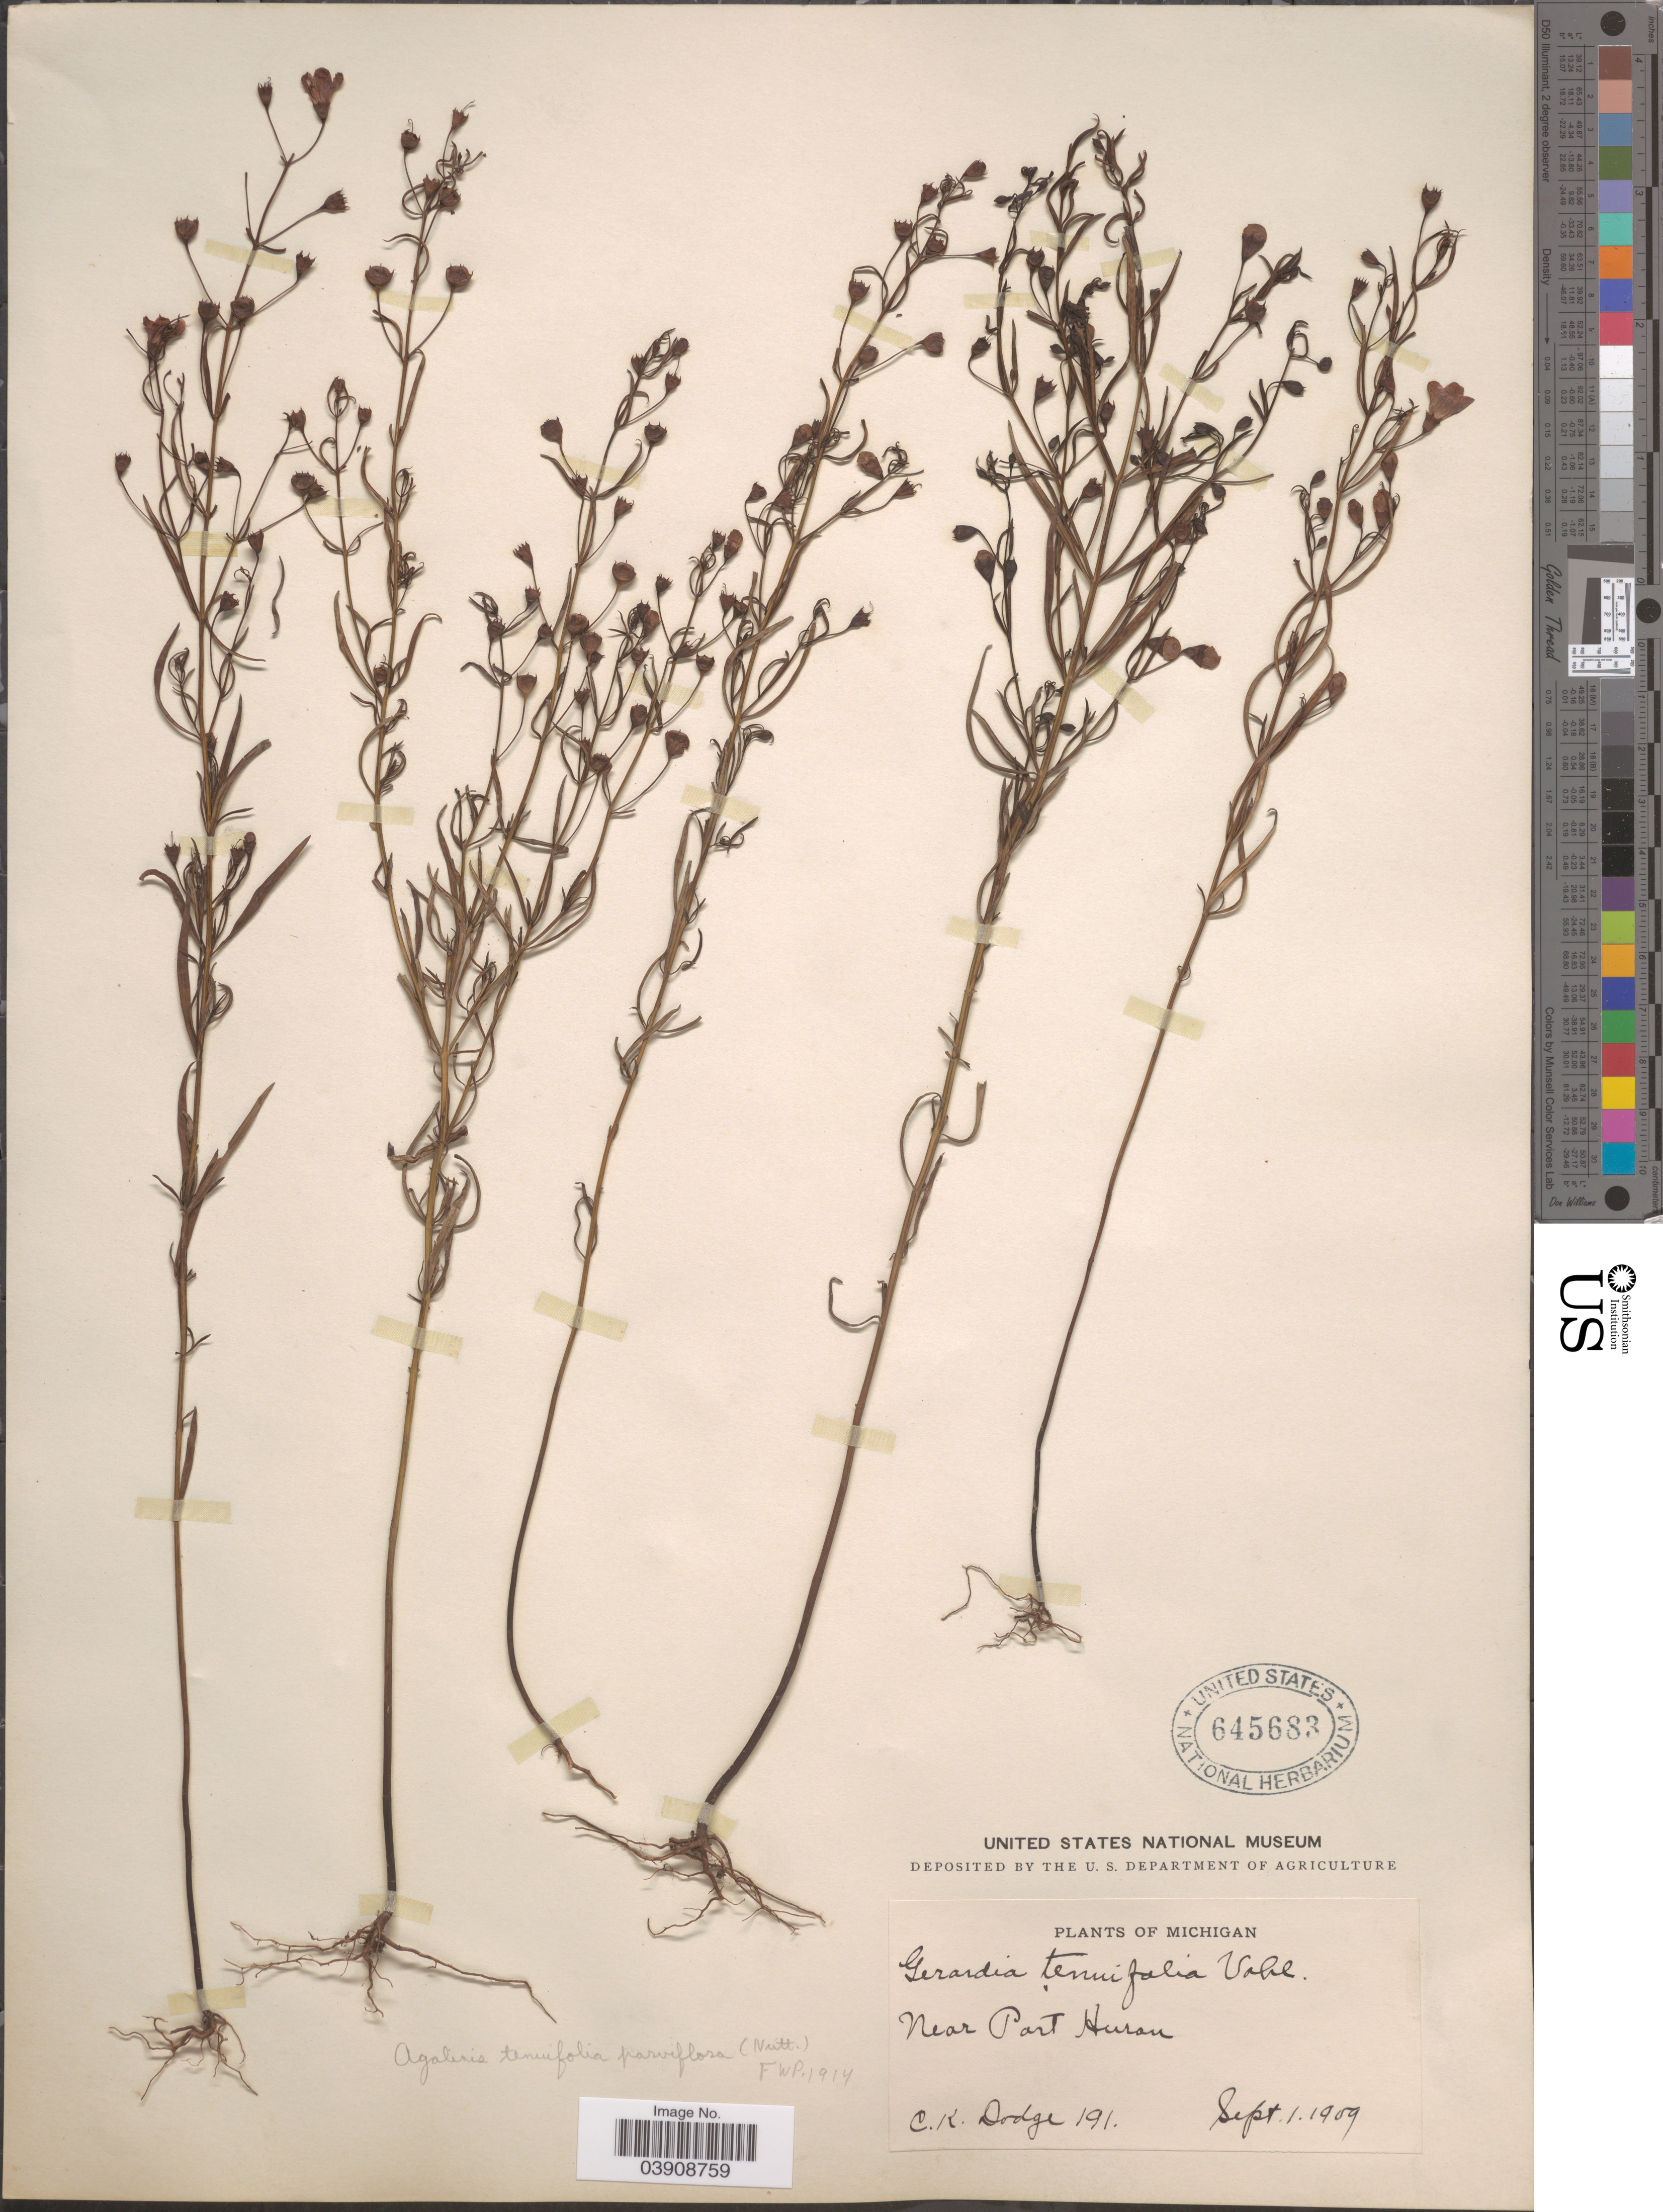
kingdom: Plantae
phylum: Tracheophyta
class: Magnoliopsida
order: Lamiales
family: Orobanchaceae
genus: Agalinis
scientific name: Agalinis tenuifolia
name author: (Vahl) Raf.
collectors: C. Dodge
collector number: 191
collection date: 1909-09-01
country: United States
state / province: Michigan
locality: Near Part Huron.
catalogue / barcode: US 645683